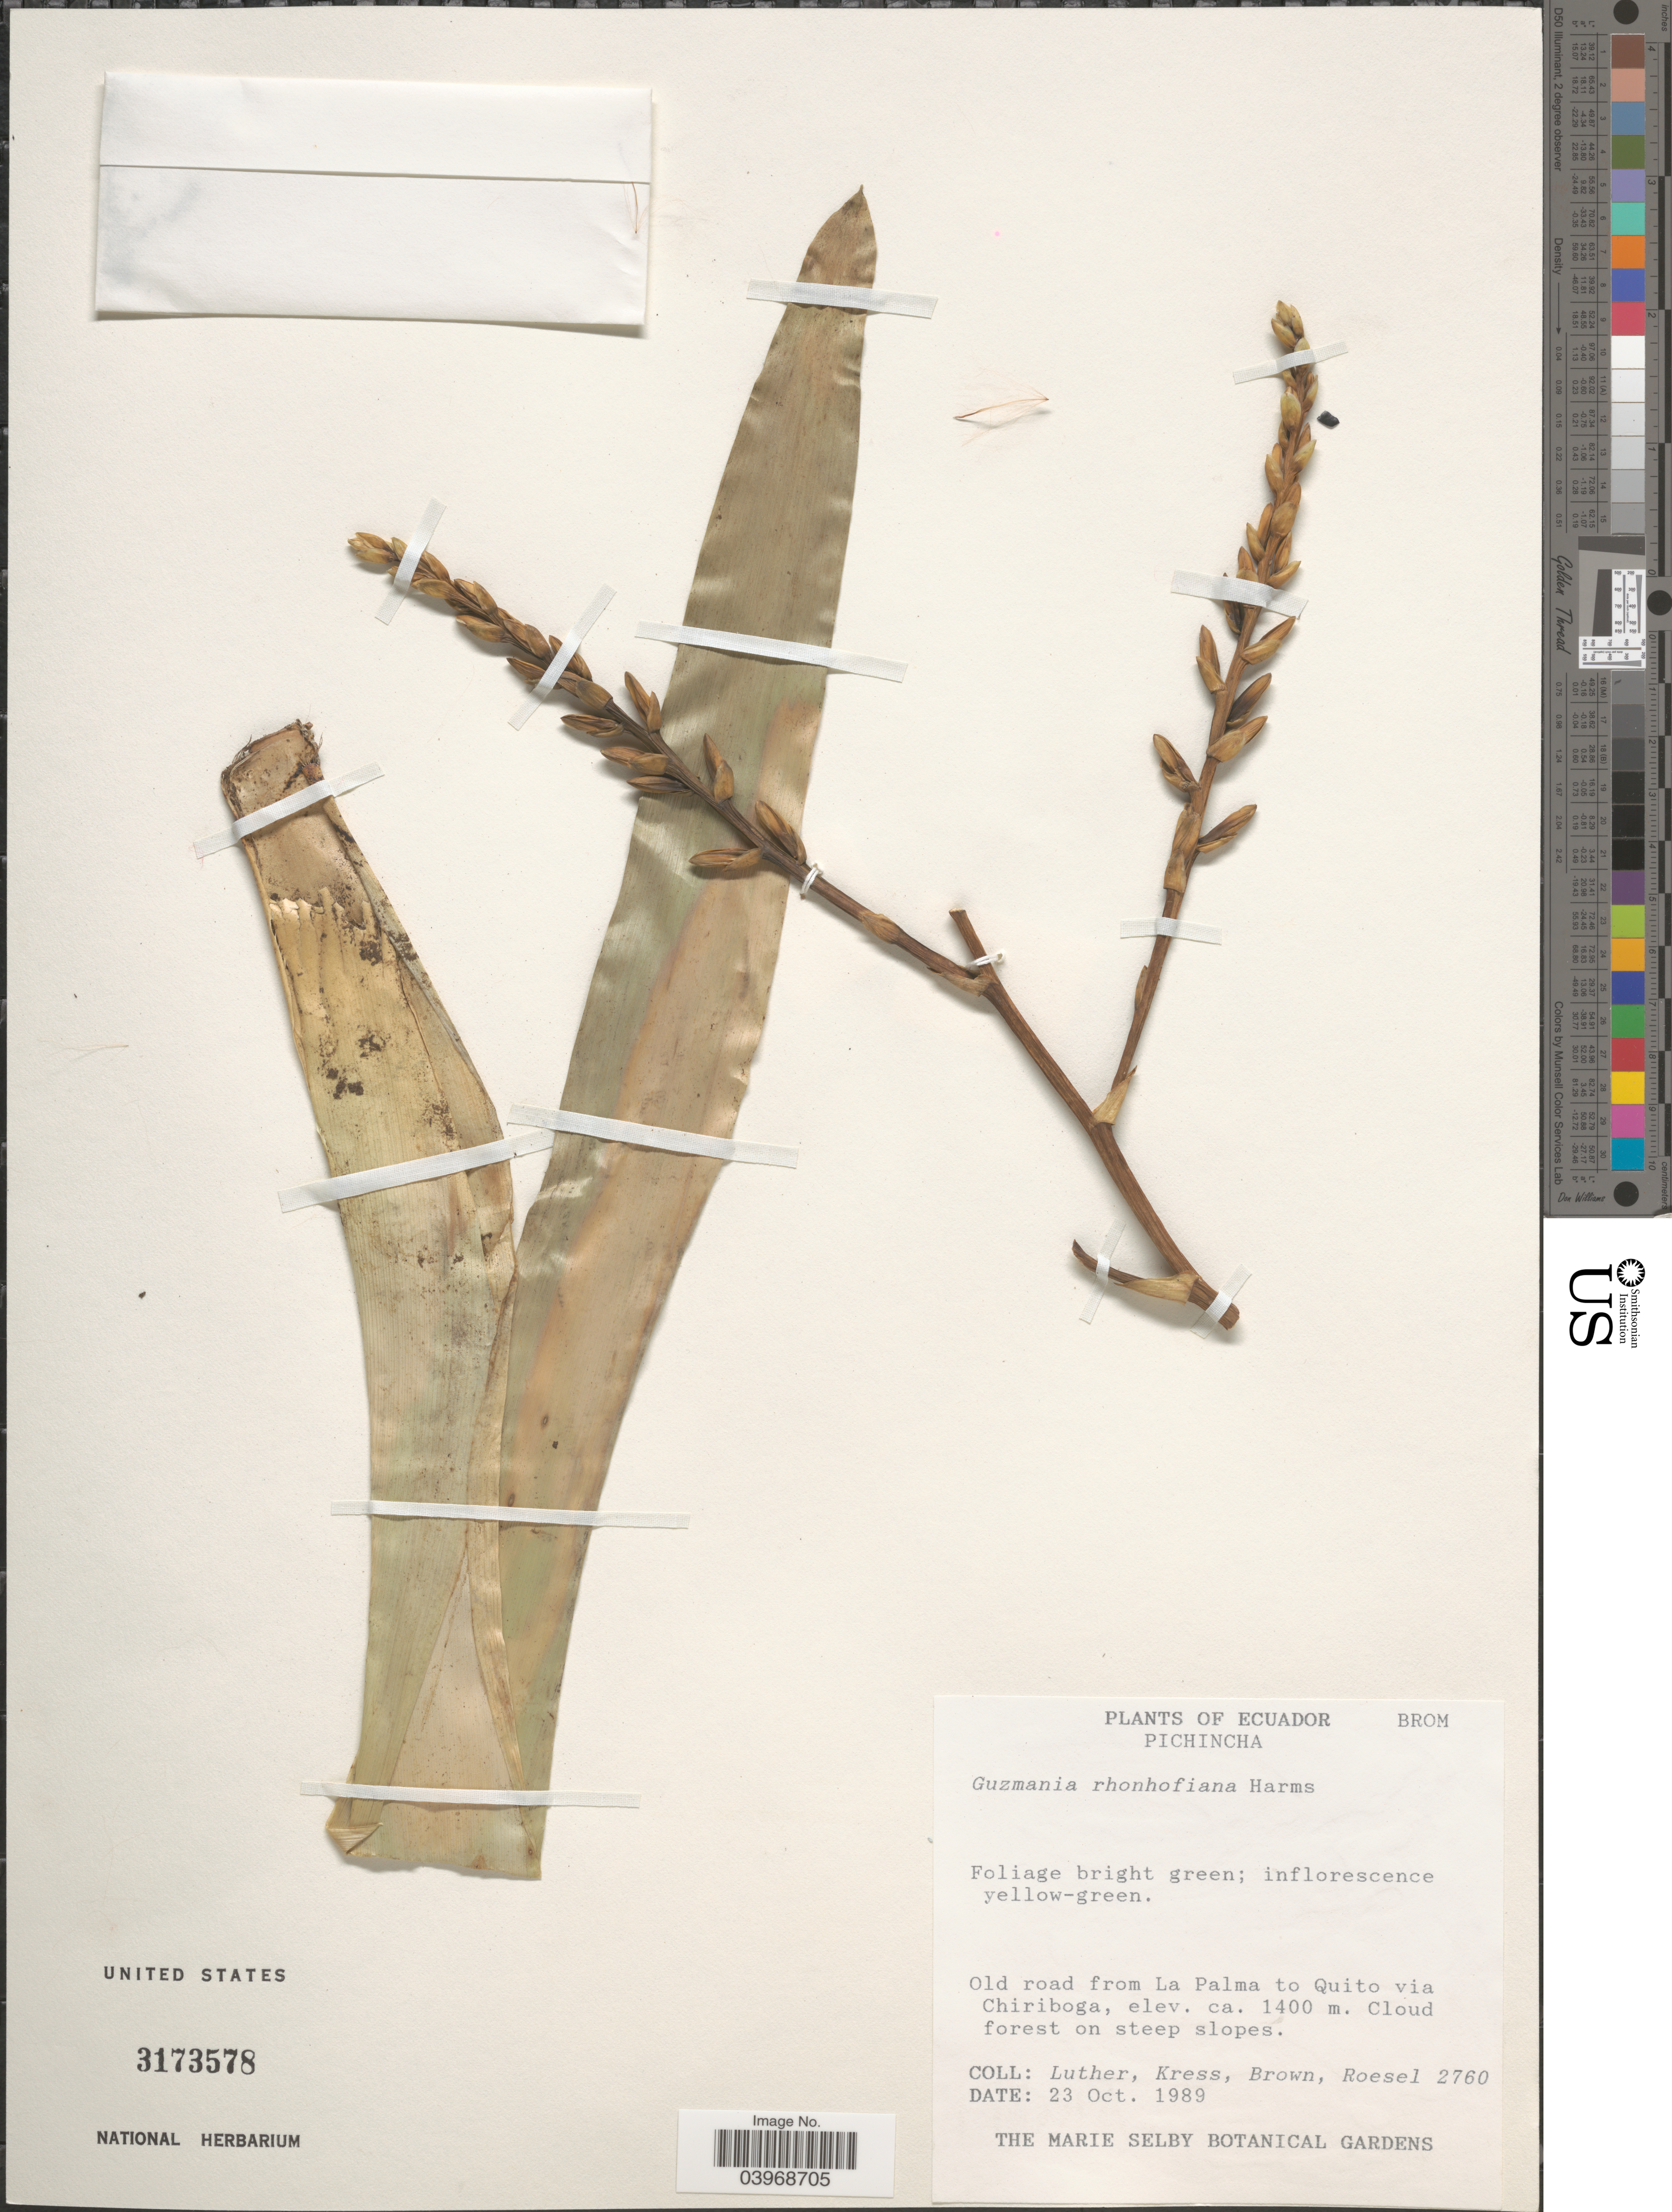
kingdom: Plantae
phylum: Tracheophyta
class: Liliopsida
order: Poales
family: Bromeliaceae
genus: Guzmania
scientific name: Guzmania rhonhofiana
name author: Harms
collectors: -- Luther, -- Kress, -- Brown & Roesel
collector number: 2760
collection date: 1989-10-23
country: Ecuador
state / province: Pichincha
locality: Old road from La Palma to Quito via Chiriboga.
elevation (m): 1400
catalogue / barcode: US 3173578